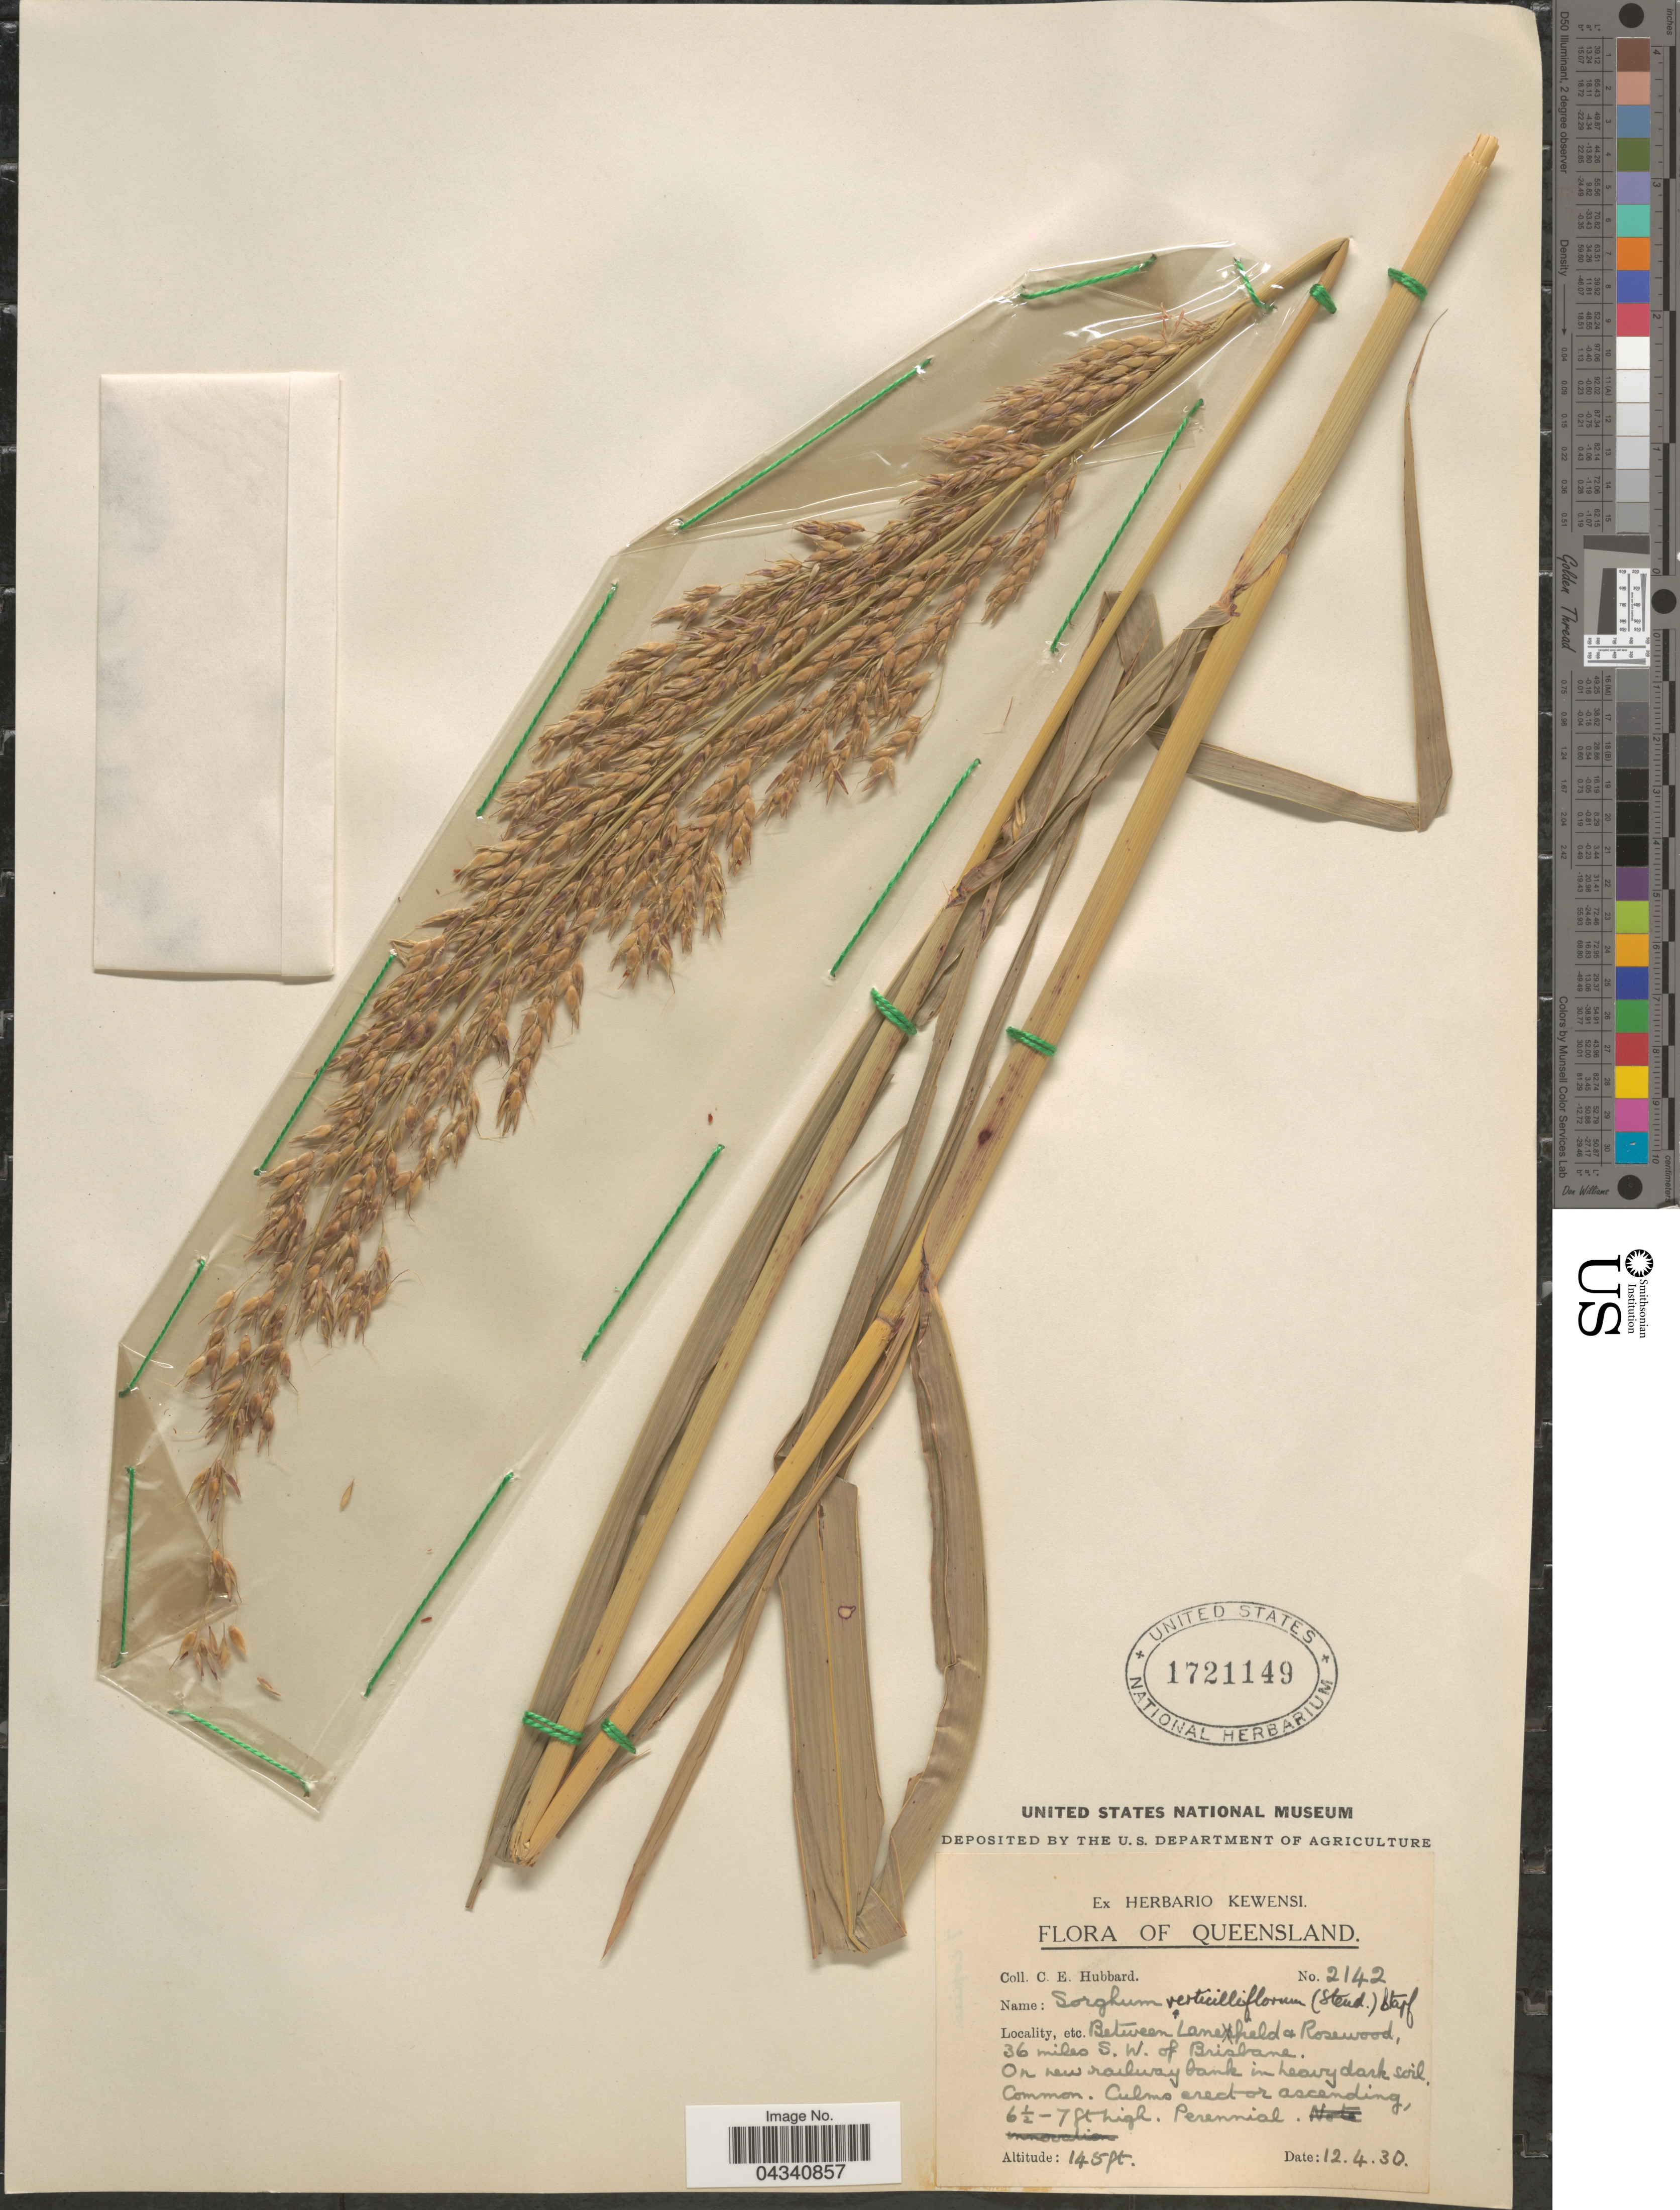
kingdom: Plantae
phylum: Tracheophyta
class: Liliopsida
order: Poales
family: Poaceae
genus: Sorghum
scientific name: Sorghum arundinaceum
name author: (Desv.) Stapf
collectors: C. E. Hubbard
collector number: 2142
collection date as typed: Transcribed d/m/y: 12/4/30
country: Australia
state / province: Queensland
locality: Between Lanesfield & Rosewood, 36 miles S. W. of Brisbane. On new railway bank in heavy dark soil.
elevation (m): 44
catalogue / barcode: US 1721149